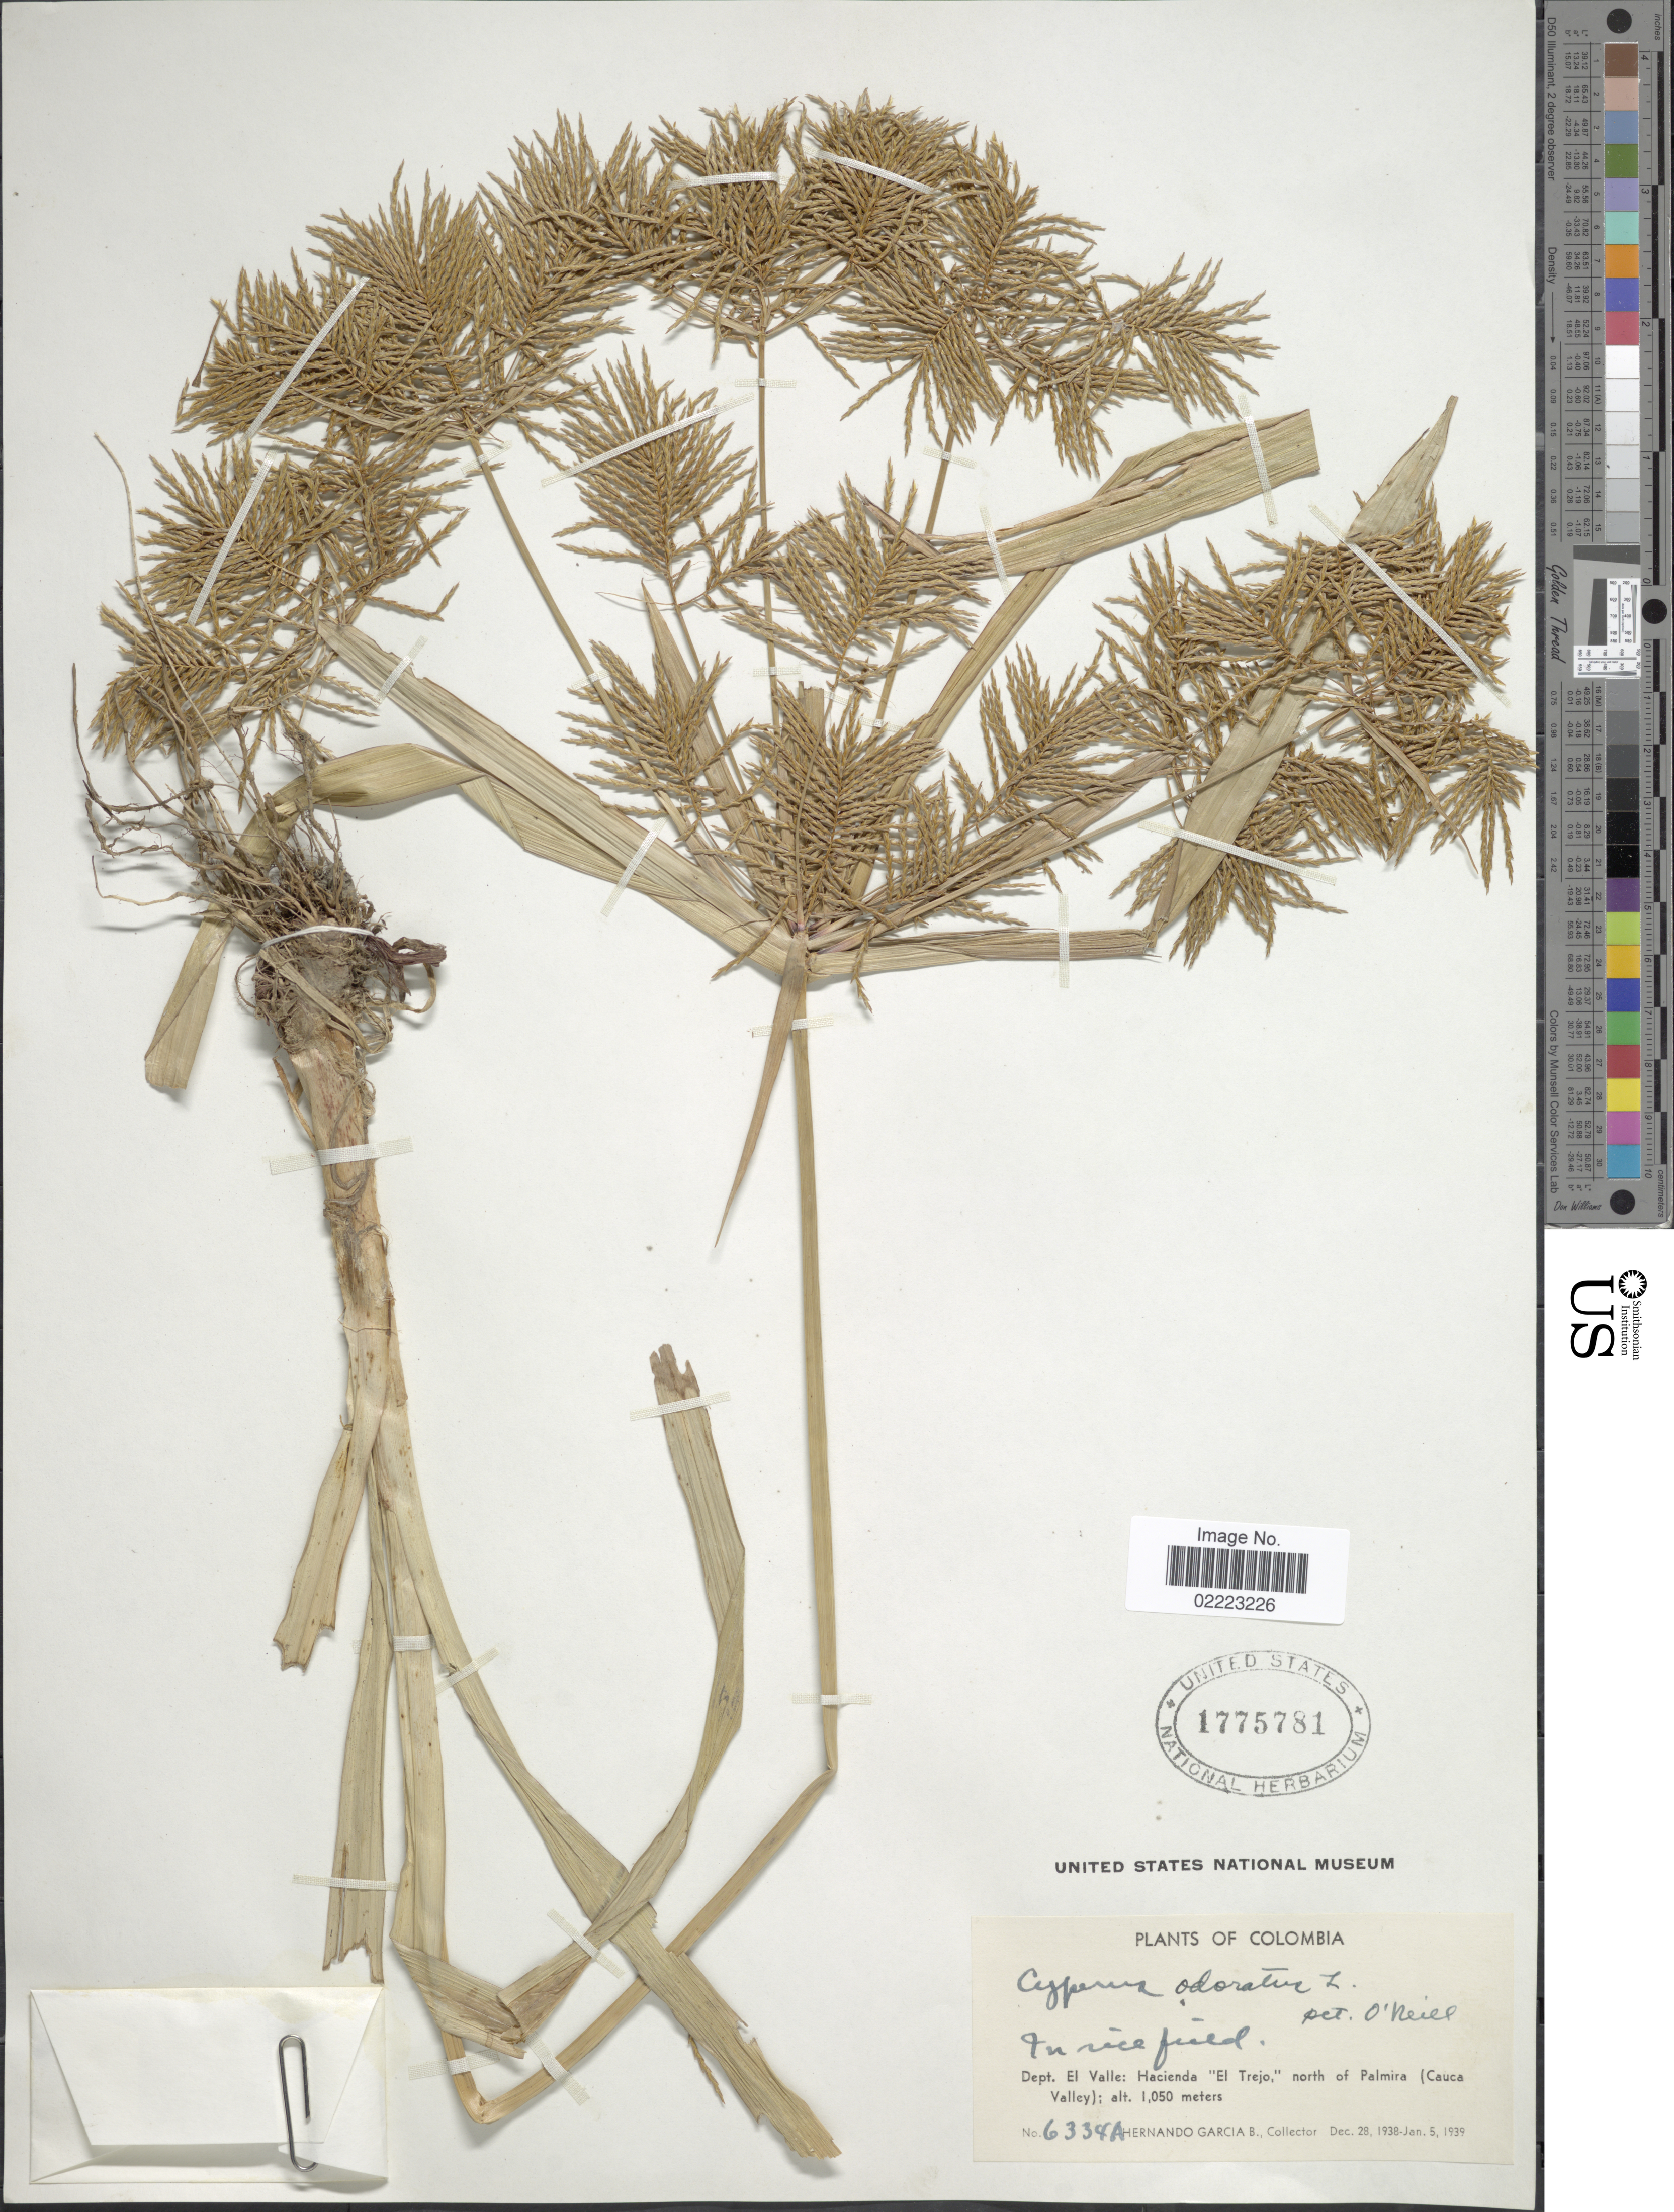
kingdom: Plantae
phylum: Tracheophyta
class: Liliopsida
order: Poales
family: Cyperaceae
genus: Cyperus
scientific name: Cyperus odoratus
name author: L.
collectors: H. García Barriga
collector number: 6334A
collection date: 1938-12-28/1939-01-05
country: Colombia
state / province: Valle del Cauca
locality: In rice field, Dept. El Valle: Hacienda 'El Trejo,' north of Palmira (Cauca Valley)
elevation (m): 1050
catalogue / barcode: US 1775781